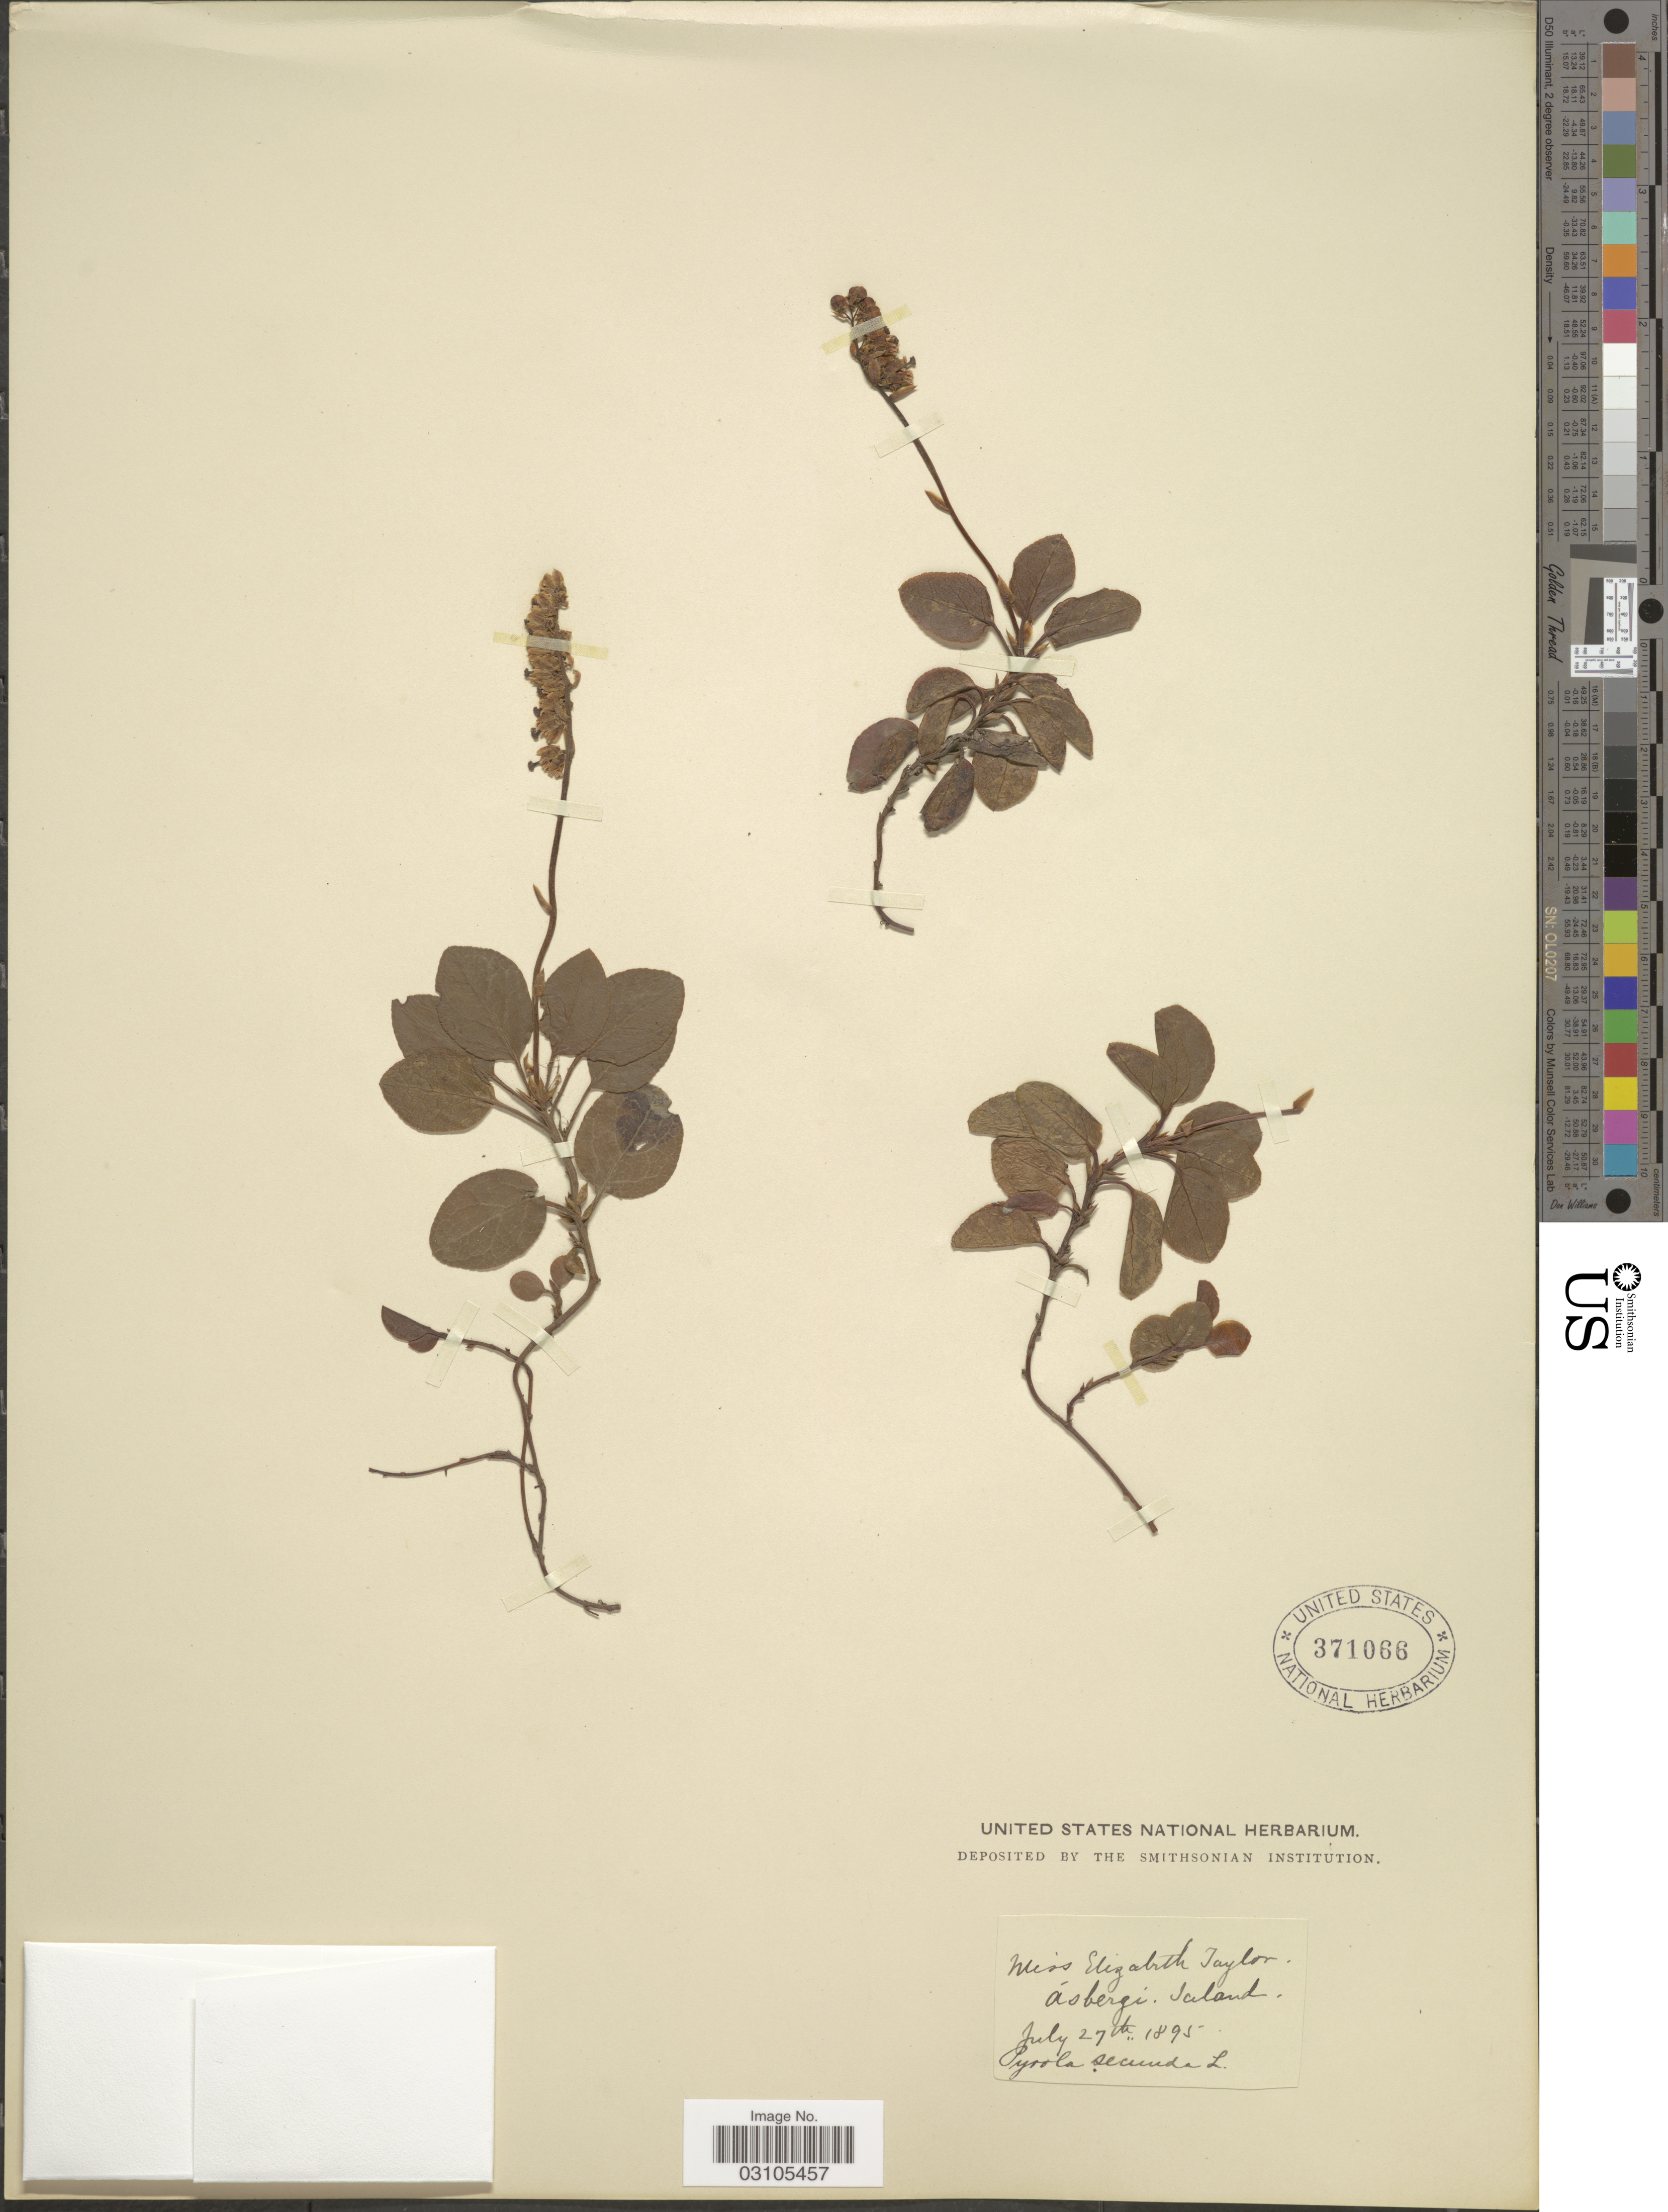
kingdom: Plantae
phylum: Tracheophyta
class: Magnoliopsida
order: Ericales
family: Ericaceae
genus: Orthilia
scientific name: Orthilia secunda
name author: (L.) House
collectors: E. L. Taylor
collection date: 1895-07-27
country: Iceland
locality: Asbergi.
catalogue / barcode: US 371066